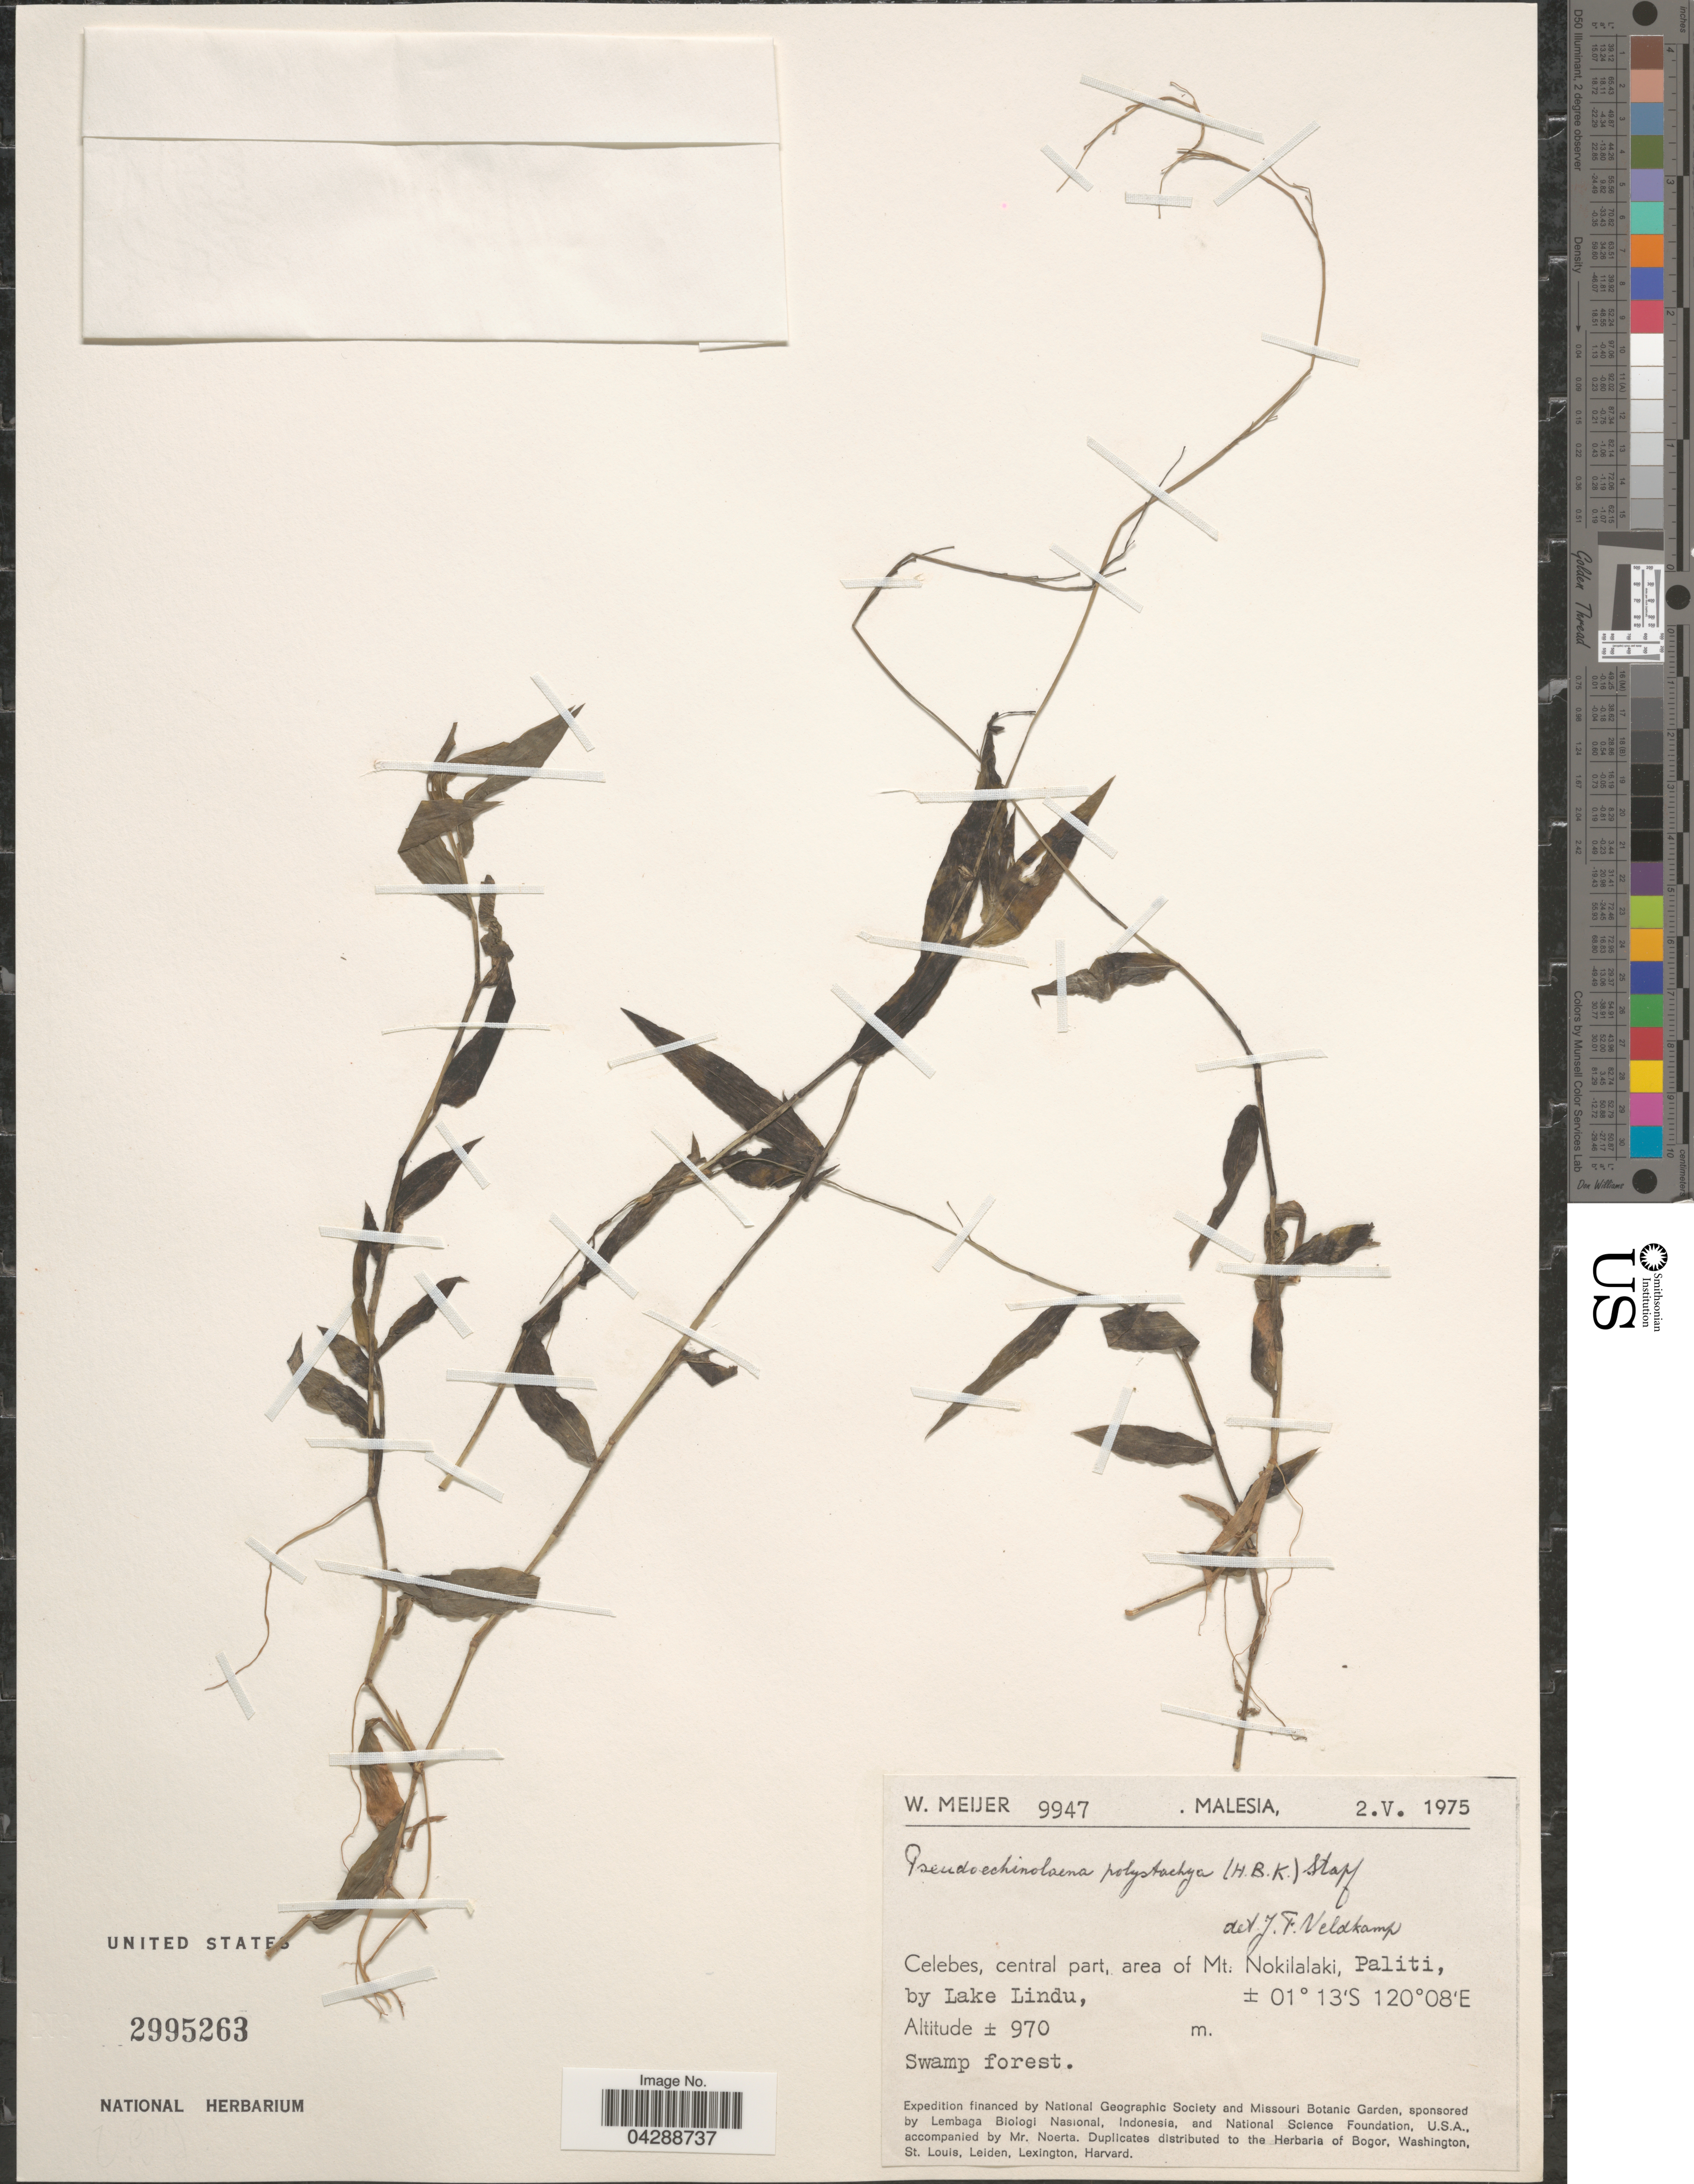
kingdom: Plantae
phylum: Tracheophyta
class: Liliopsida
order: Poales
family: Poaceae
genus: Pseudechinolaena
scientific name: Pseudechinolaena polystachya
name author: (Kunth) Stapf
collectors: W. Meijer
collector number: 9947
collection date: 1975-05-02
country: Malaysia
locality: Malesia. Celebes, central part, area of Mt. Nokilalaki, Paliti, by Lake Lindu.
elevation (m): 970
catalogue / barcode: US 2995263